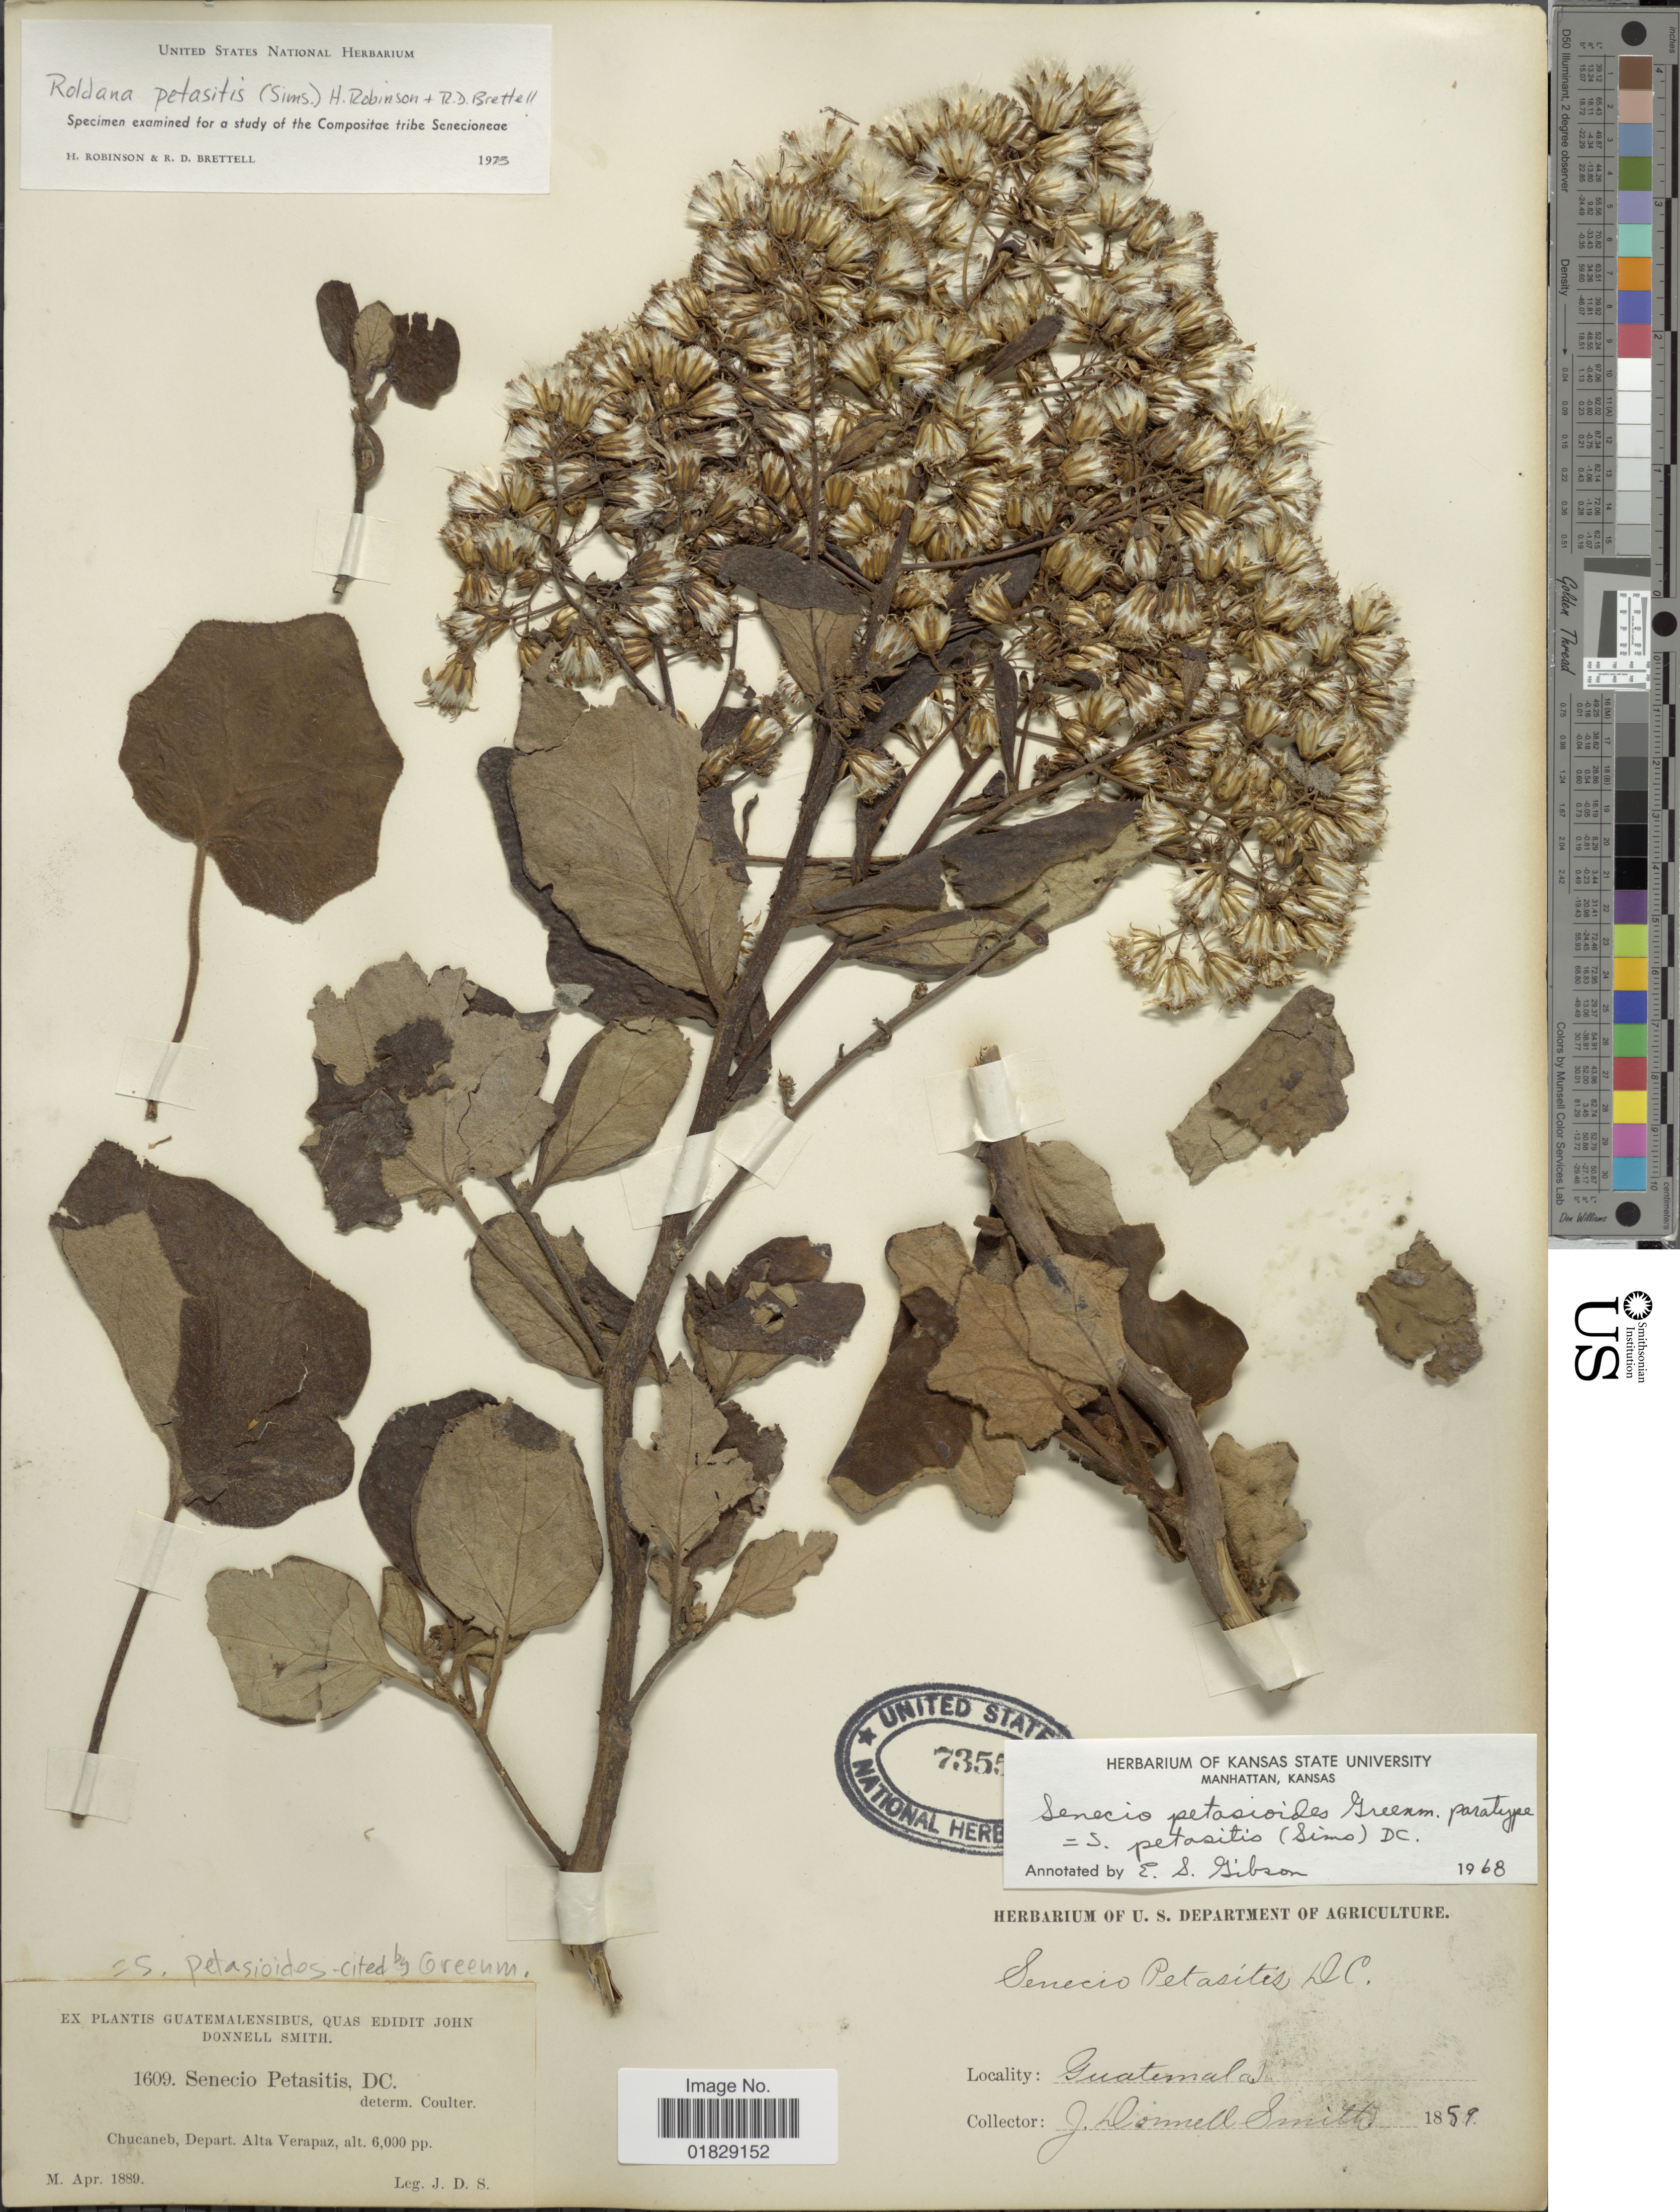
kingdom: Plantae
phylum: Tracheophyta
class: Magnoliopsida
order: Asterales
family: Asteraceae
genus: Roldana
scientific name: Roldana petasitis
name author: (Sims) H. Rob. & Brettell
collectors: J. Donnell Smith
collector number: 1609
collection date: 1889-04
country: Guatemala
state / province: Alta Verapaz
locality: Chucaneb, Depart. Alta Verapaz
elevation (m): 1829